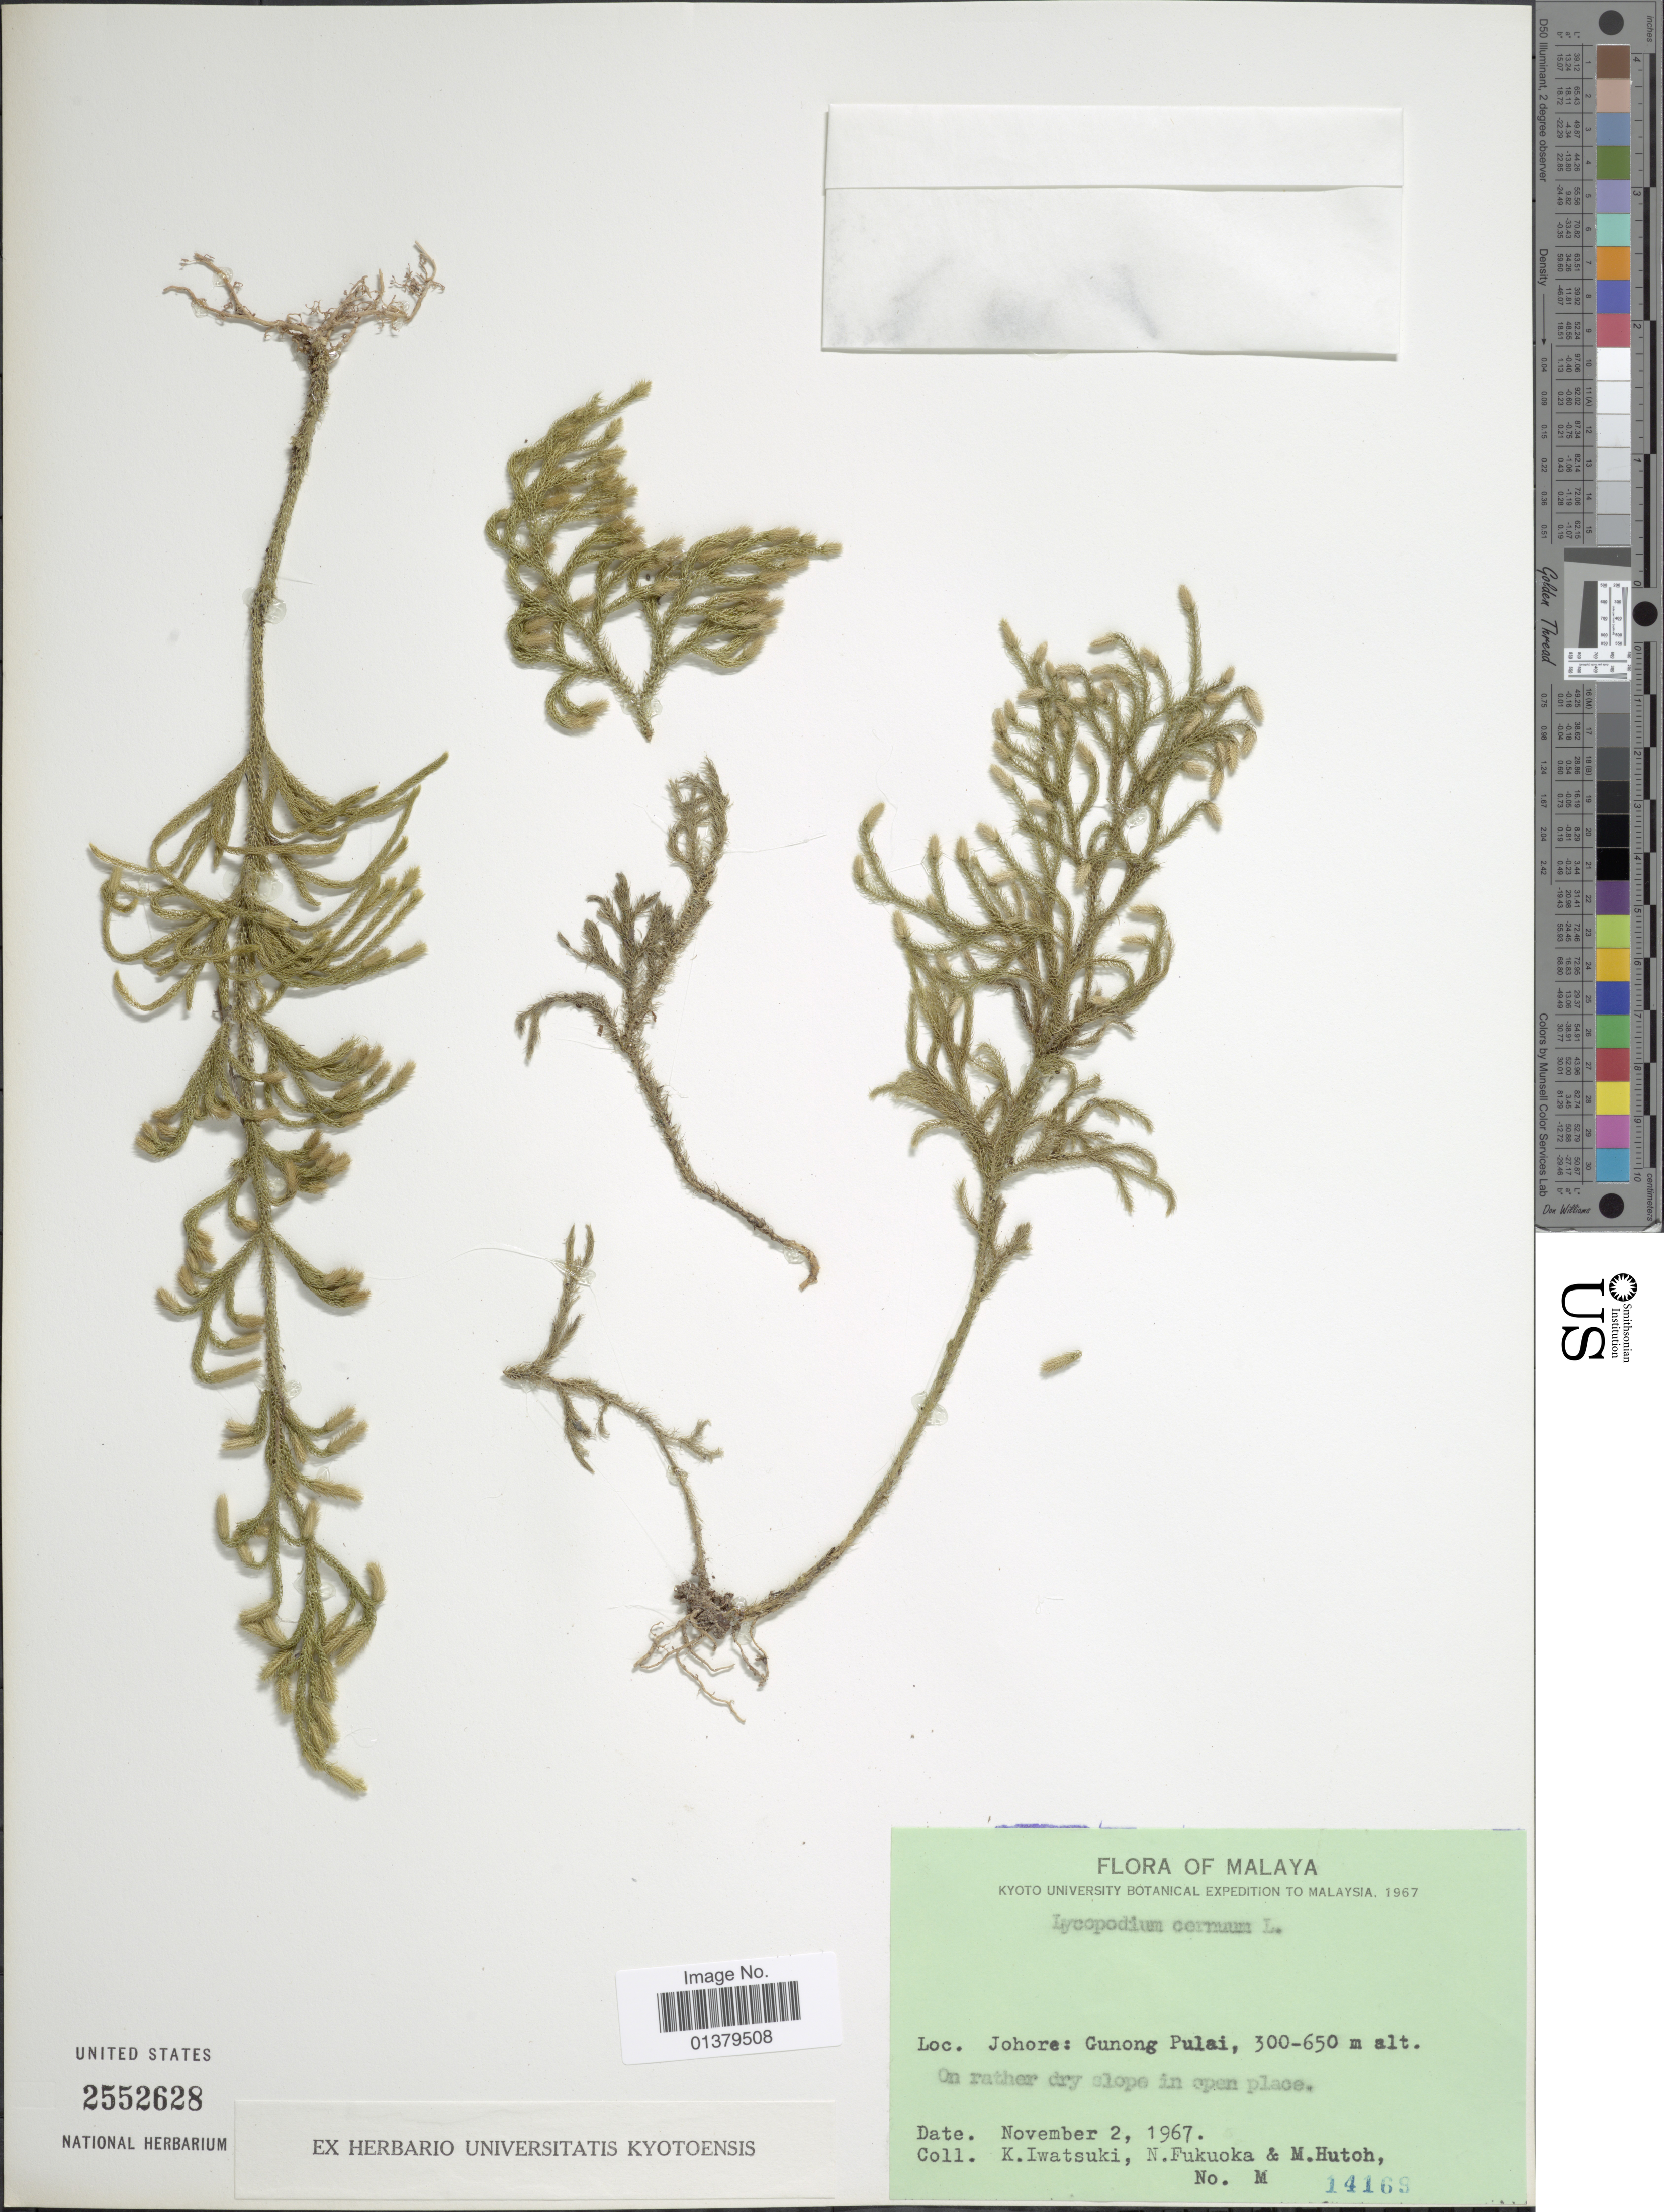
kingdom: Plantae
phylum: Tracheophyta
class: Lycopodiopsida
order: Lycopodiales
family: Lycopodiaceae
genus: Palhinhaea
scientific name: Palhinhaea cernua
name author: (L.) Vasc. & Franco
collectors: K. Iwatsuki, N. Fukuoka & M. Hutoh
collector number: M 14169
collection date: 1967-11-02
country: Malaysia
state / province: Johor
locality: Malaya, Johore: Gunong Pulai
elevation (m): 300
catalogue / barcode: US 2552628